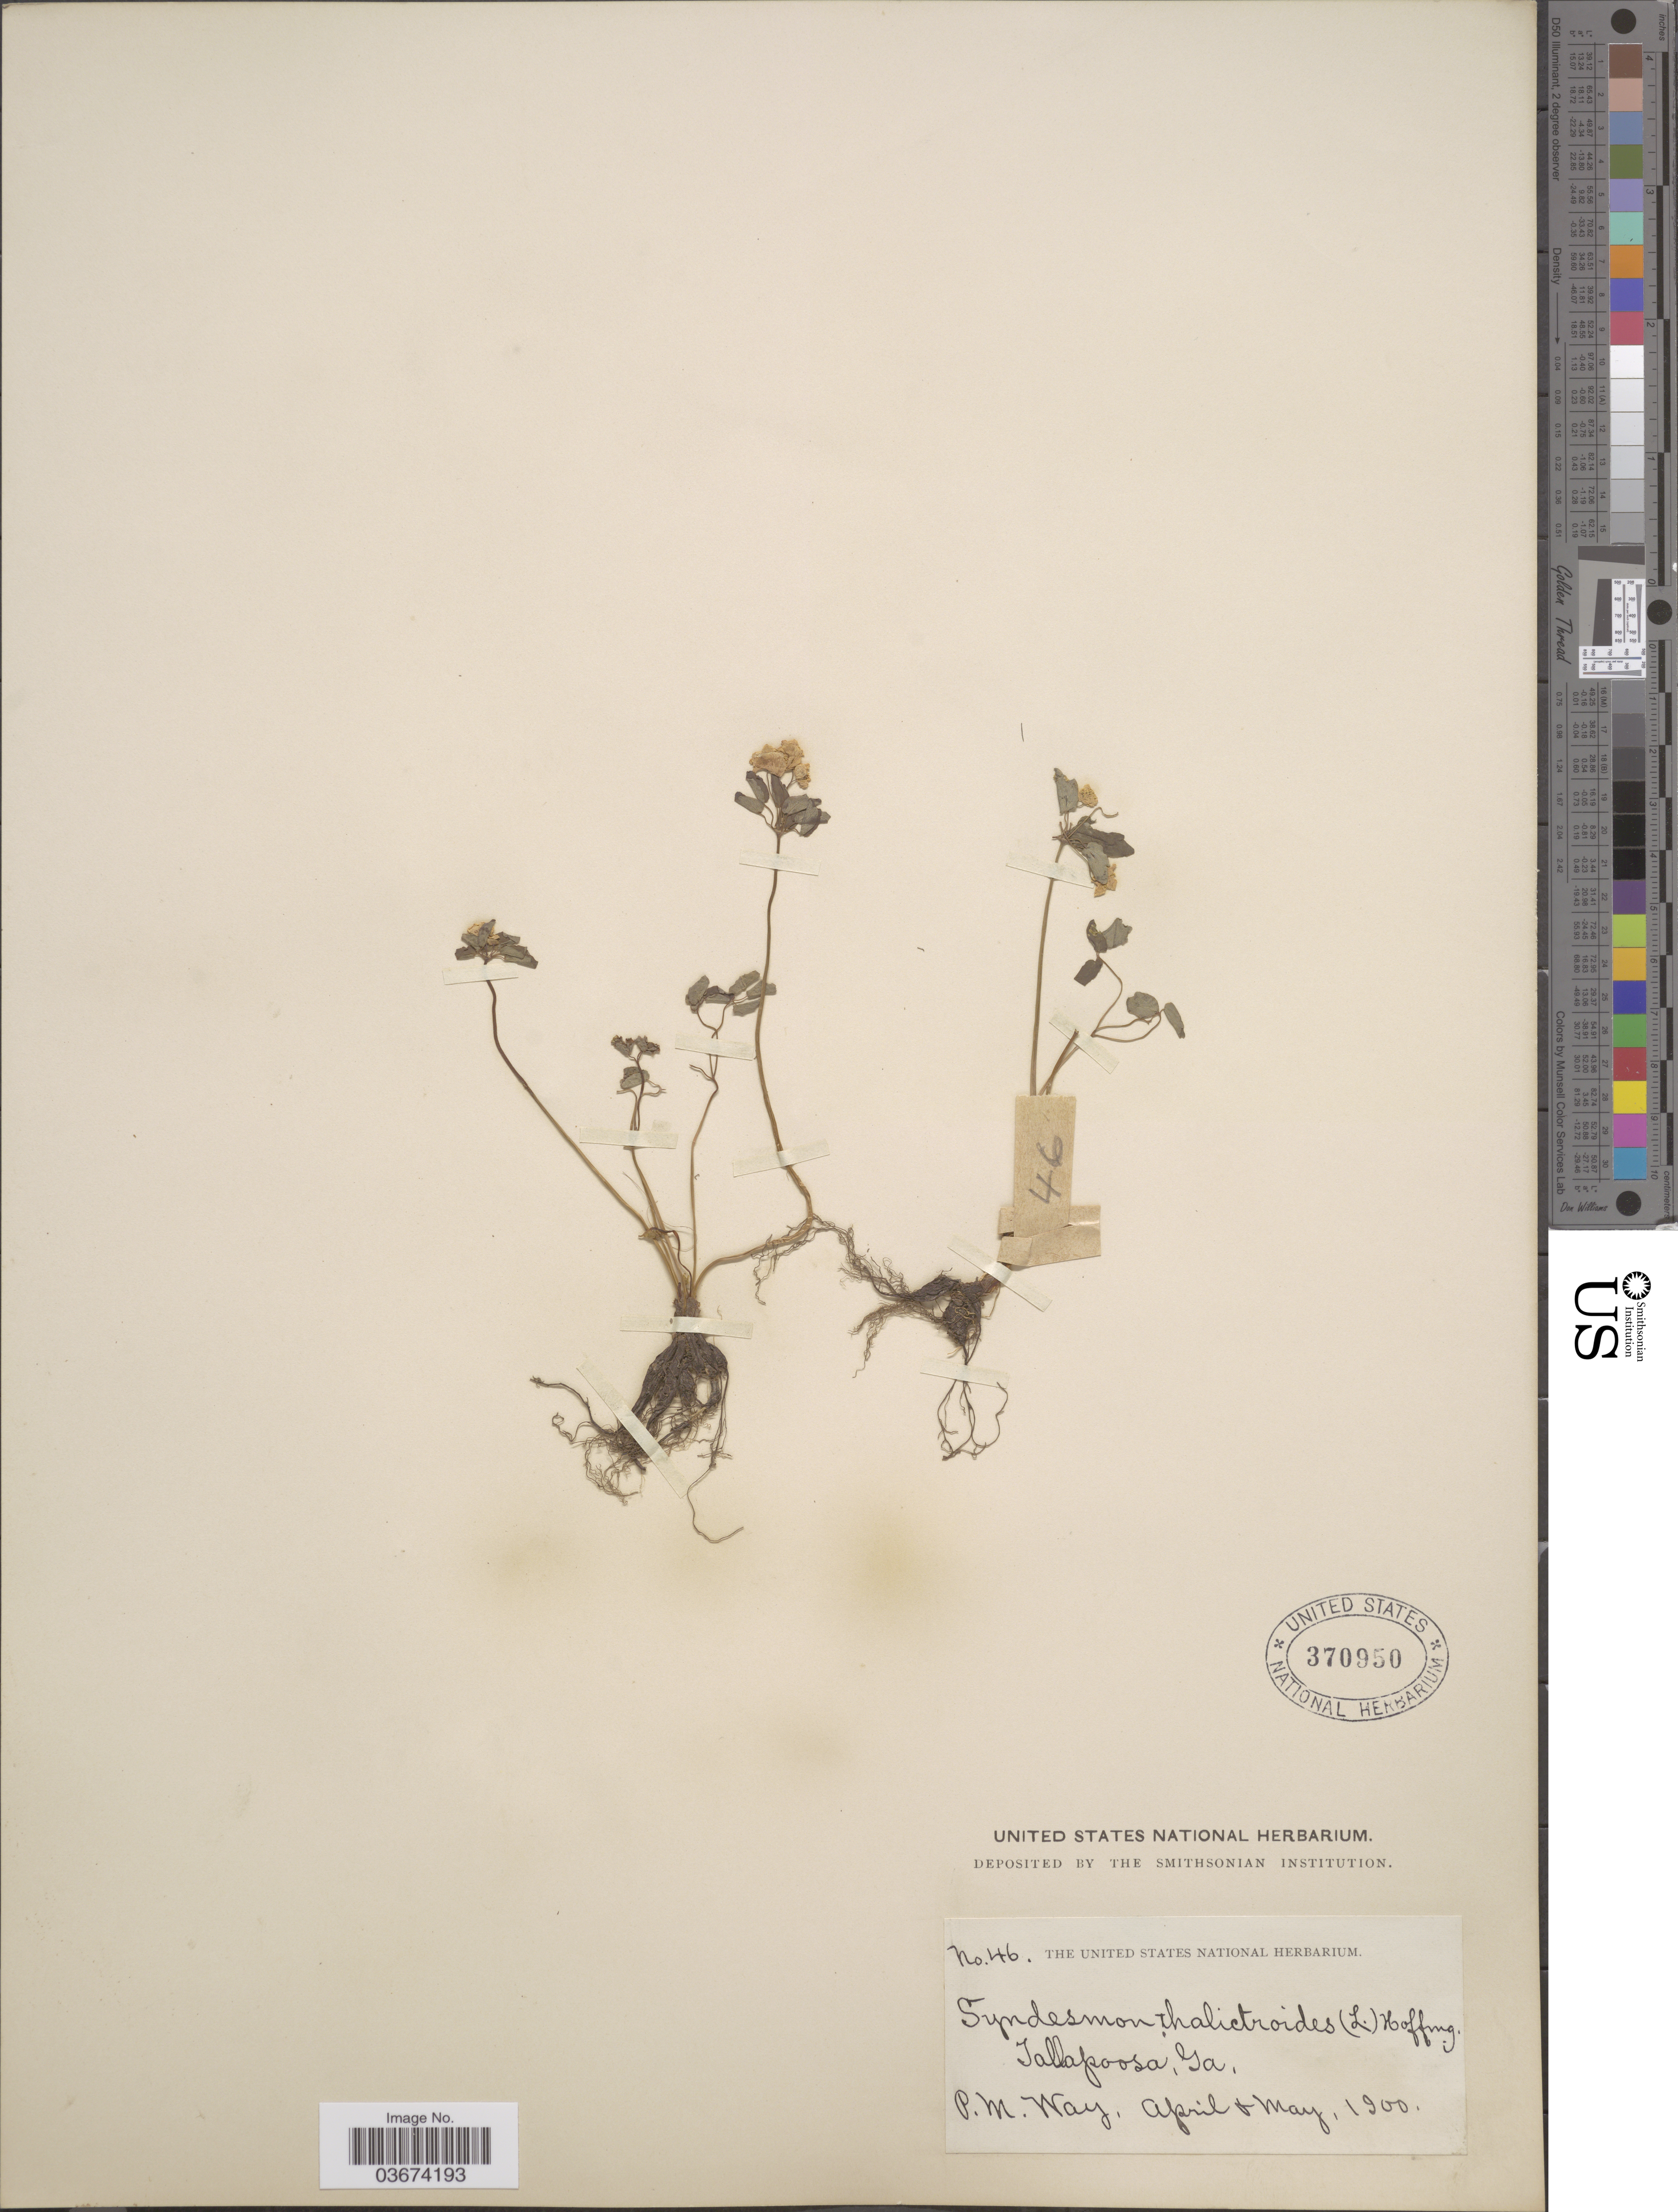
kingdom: Plantae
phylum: Tracheophyta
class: Magnoliopsida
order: Ranunculales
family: Ranunculaceae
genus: Thalictrum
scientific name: Thalictrum thalictroides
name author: (L.) A.J. Eames & B. Boivin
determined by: Strong, M. T., (US), Smithsonian Institution - National Museum of Natural History (UNITED STATES)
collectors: P. Way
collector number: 46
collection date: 1900-04/1900-05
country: United States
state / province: Georgia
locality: Tallapoosa.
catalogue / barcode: US 370950